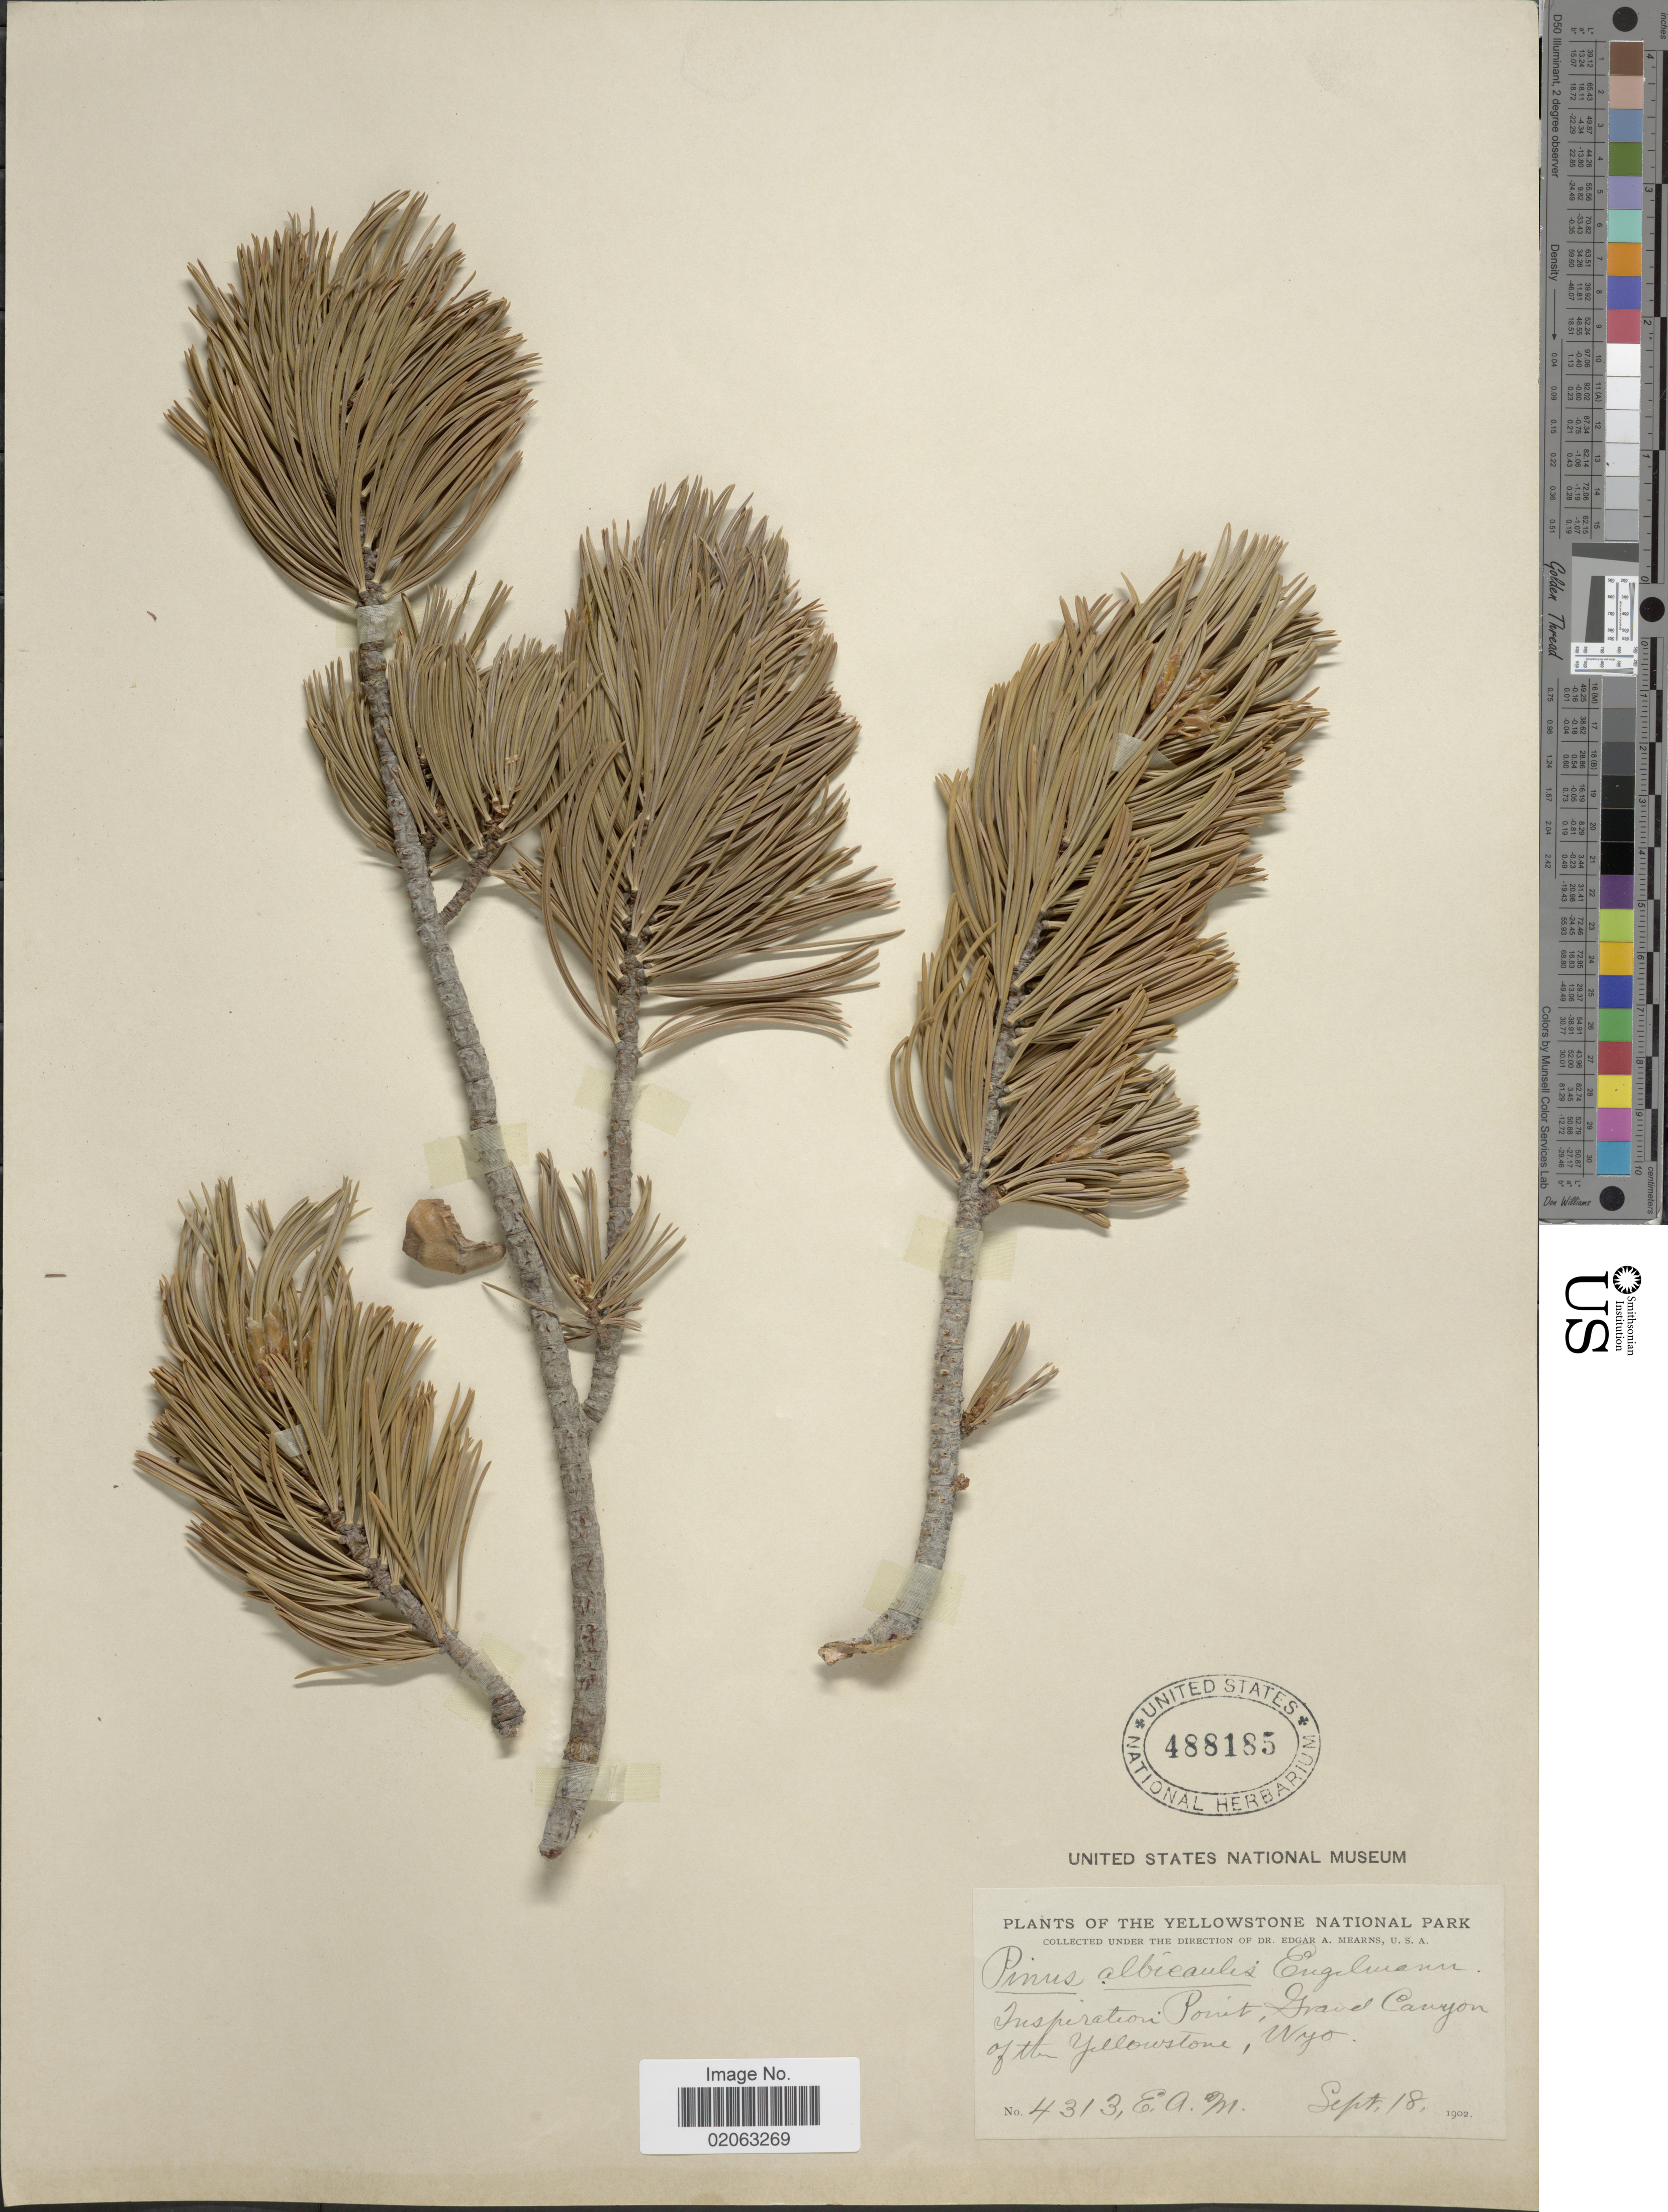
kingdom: Plantae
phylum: Tracheophyta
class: Pinopsida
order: Pinales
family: Pinaceae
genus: Pinus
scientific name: Pinus albicaulis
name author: Engelm.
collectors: E. A. Mearns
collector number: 4313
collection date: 1902-09-18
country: United States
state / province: Wyoming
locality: The Yellowstone National Park, Inspiration Point, Gravel Canyon of the Yellowstone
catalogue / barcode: US 488185